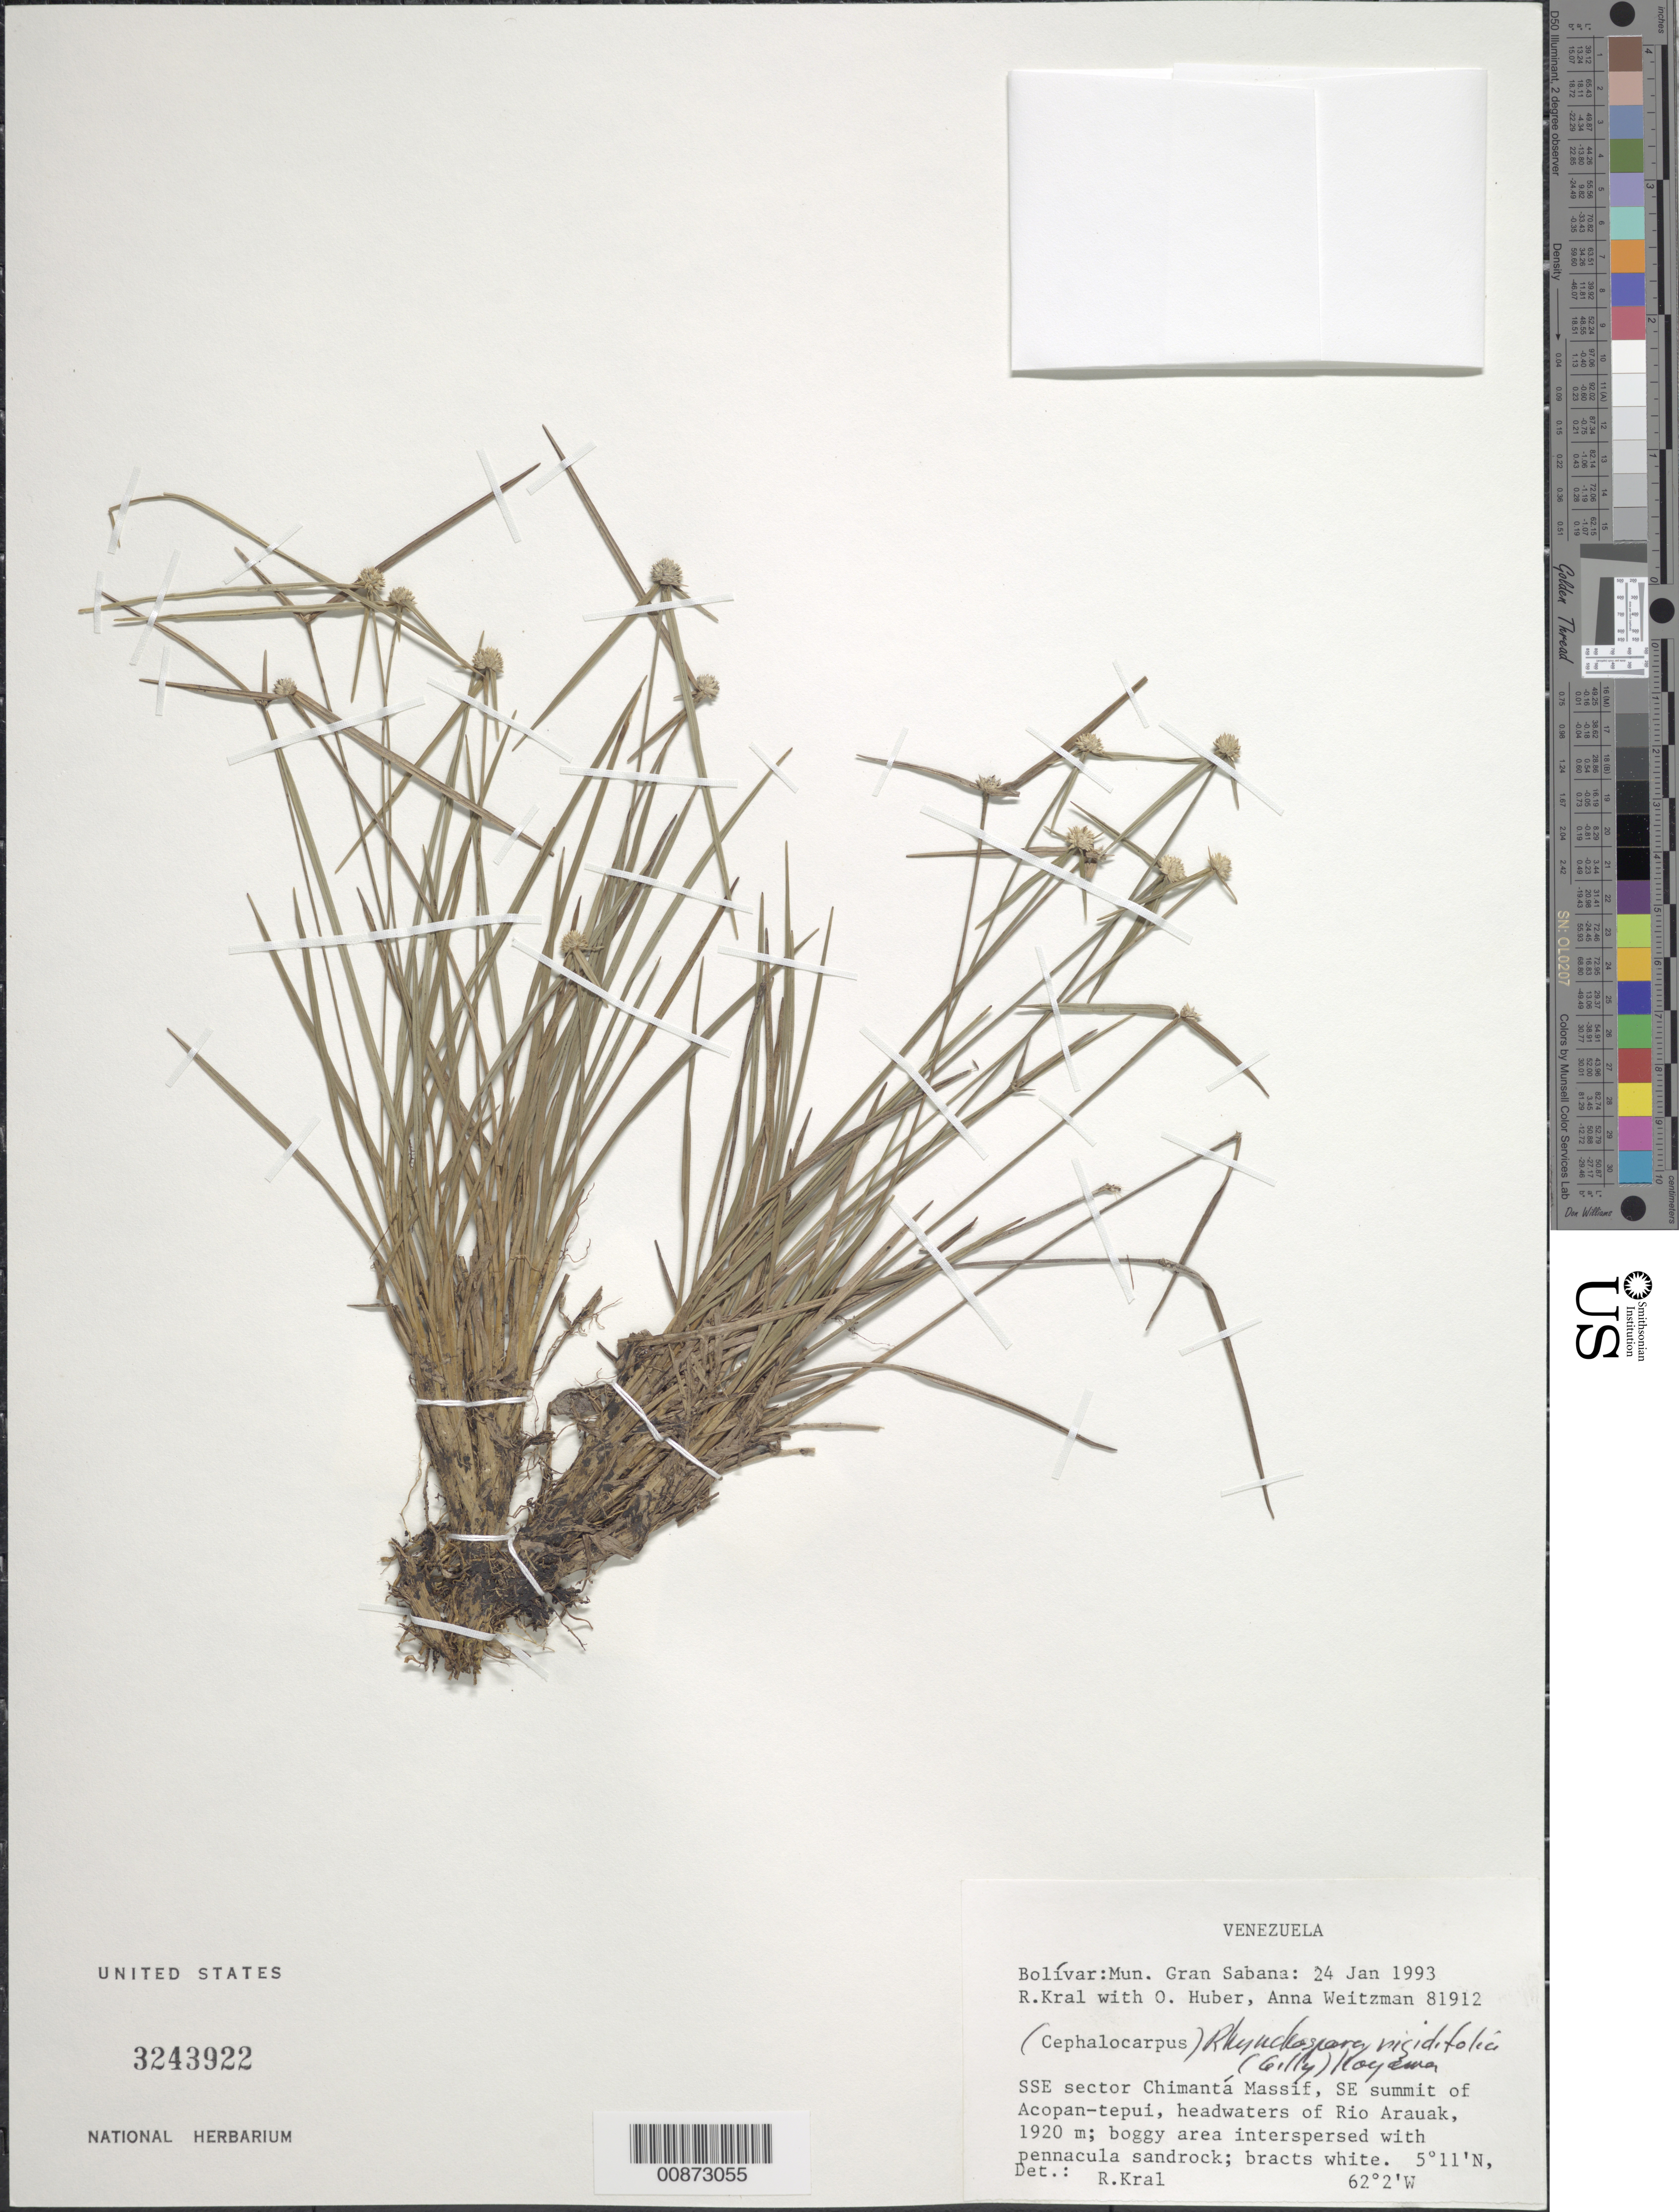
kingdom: Plantae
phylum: Tracheophyta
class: Liliopsida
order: Poales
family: Cyperaceae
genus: Rhynchospora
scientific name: Rhynchospora rigidifolia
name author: (Gilly) T. Koyama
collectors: R. Kral, O. Huber & A. L. Weitzman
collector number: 81912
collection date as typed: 24-Jan-93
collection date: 1993-01-24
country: Venezuela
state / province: Bolívar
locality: Mun. Gran Sabana, SSE sector Chimantá Massif, Acopan-tepuí, headwaters of Río Arauak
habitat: Boggy areas interspersed with pennacula sandrock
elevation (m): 1920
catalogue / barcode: US 3243922